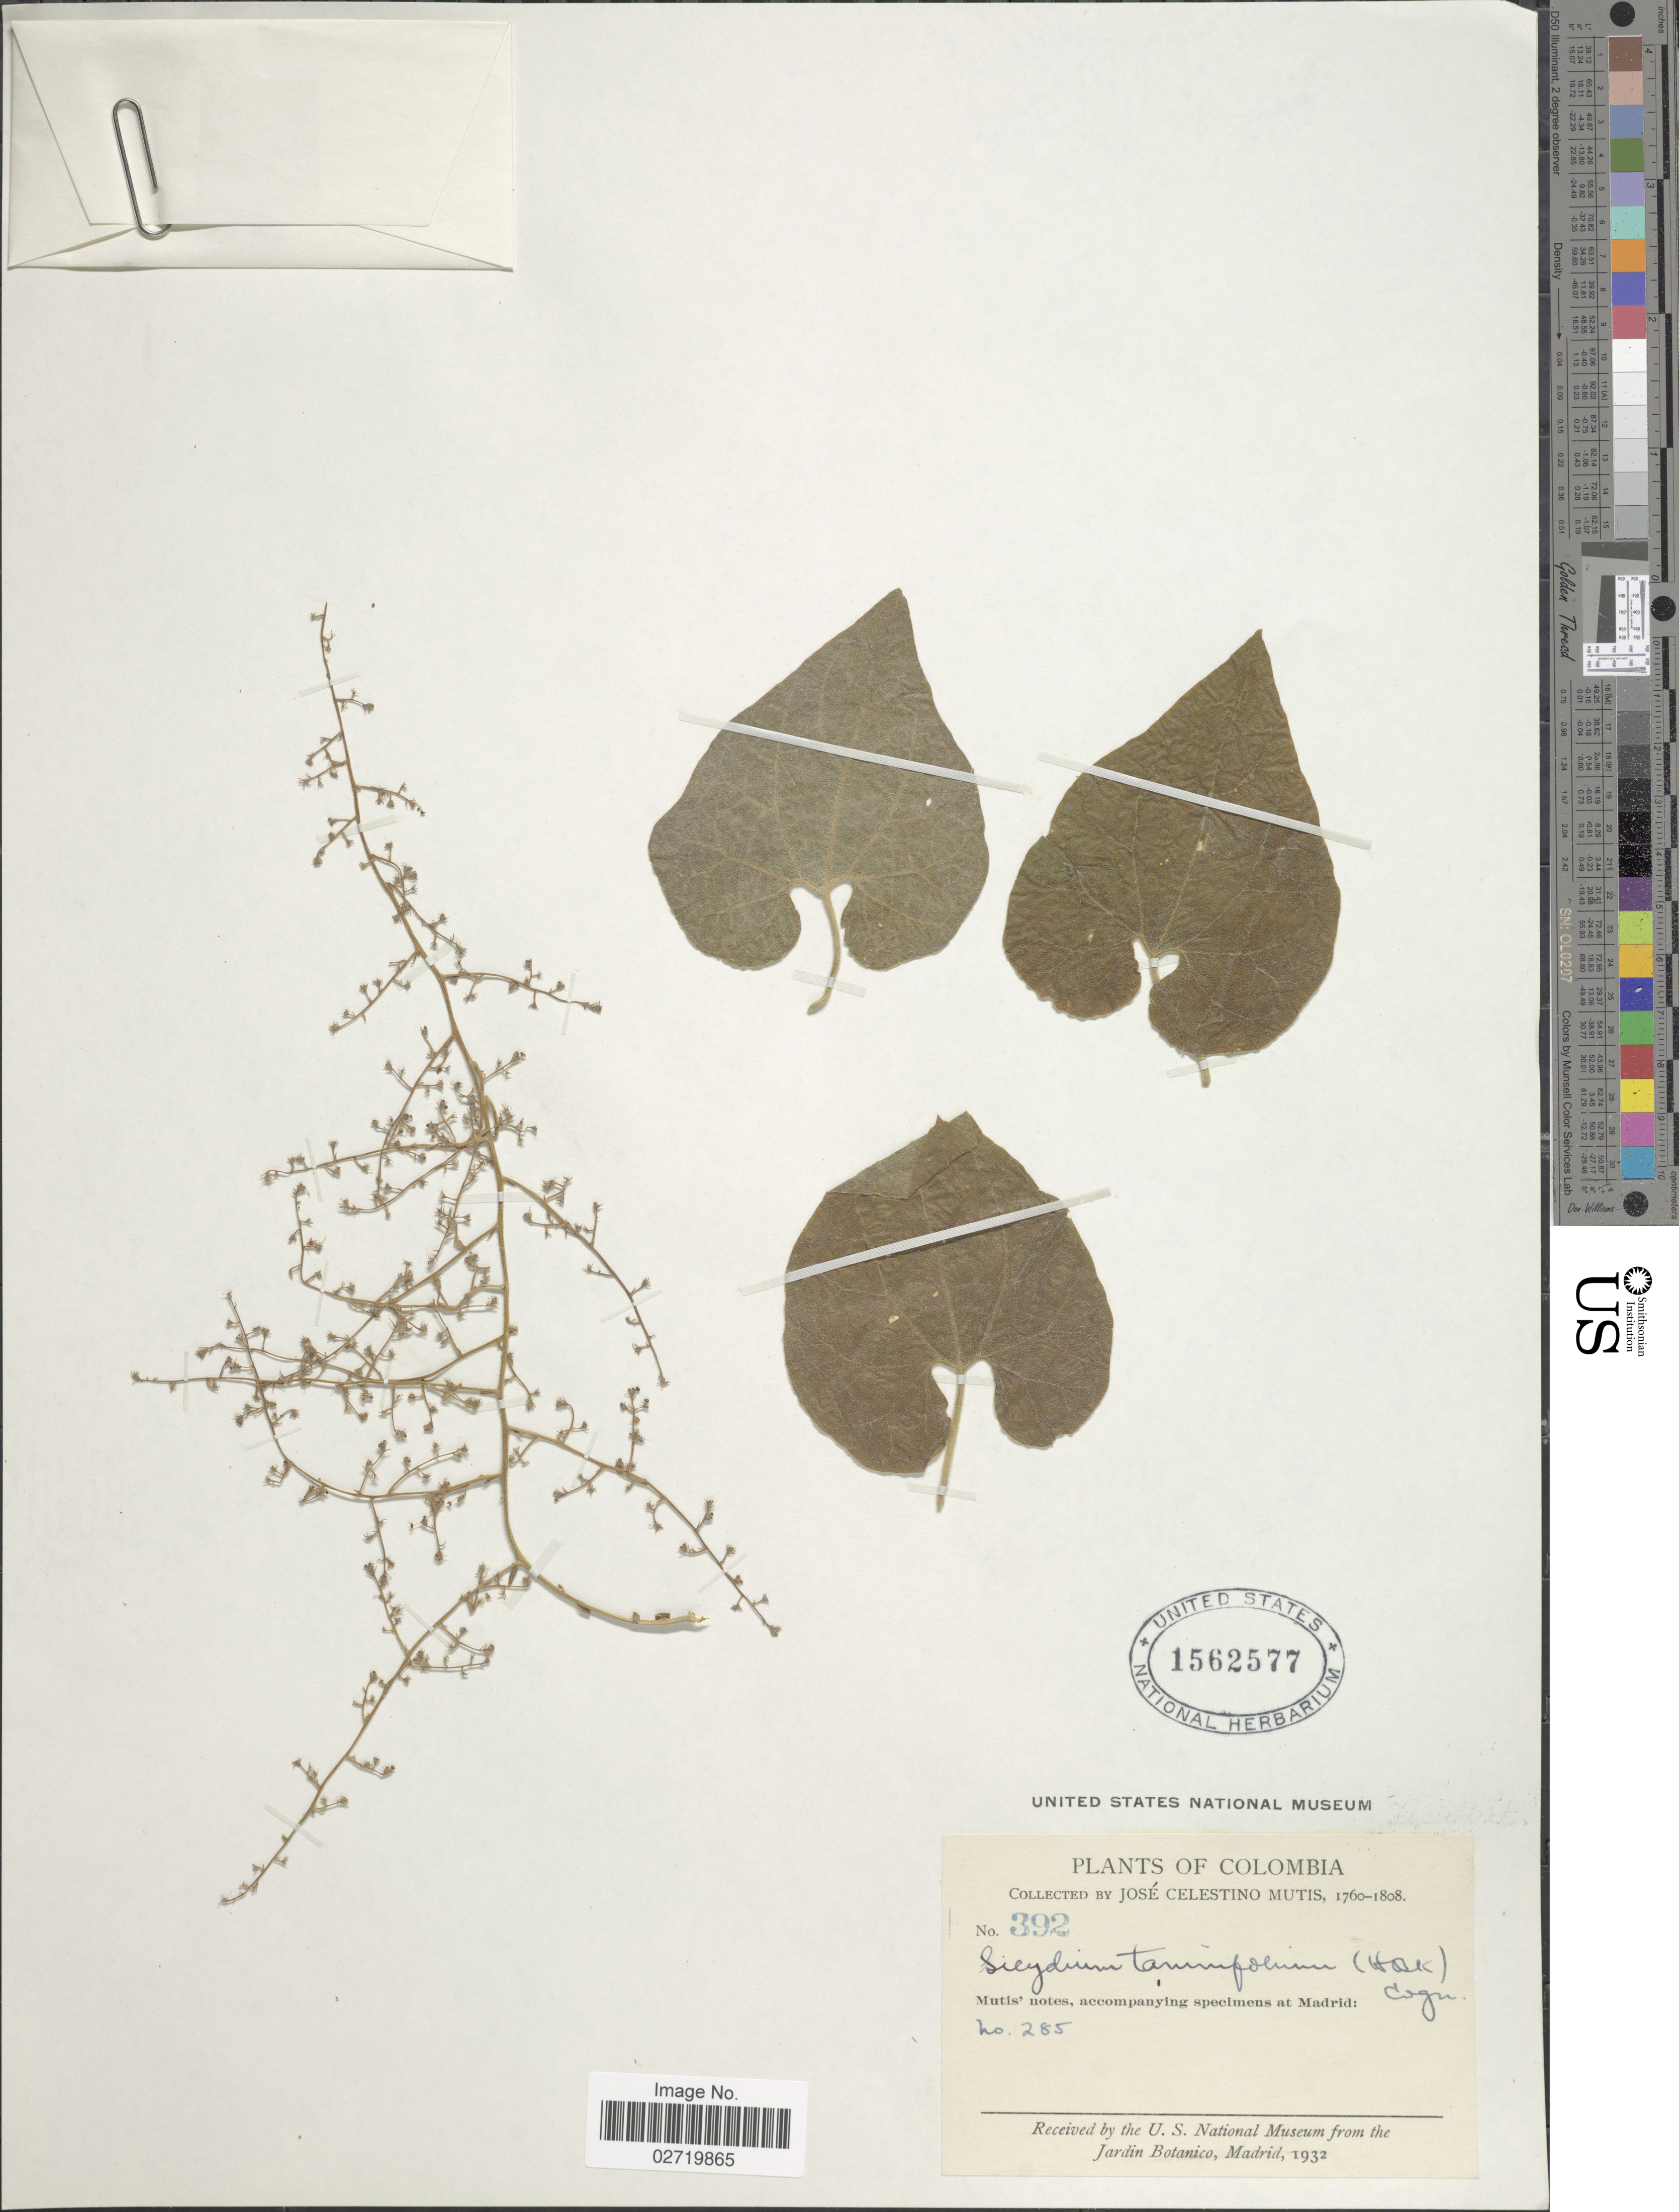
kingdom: Plantae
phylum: Tracheophyta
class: Magnoliopsida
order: Cucurbitales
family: Cucurbitaceae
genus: Sicydium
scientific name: Sicydium tamnifolium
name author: (Kunth) Cogn.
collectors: J. C. B. Mutis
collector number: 392/285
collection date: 1760/1808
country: Colombia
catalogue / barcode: US 1562577